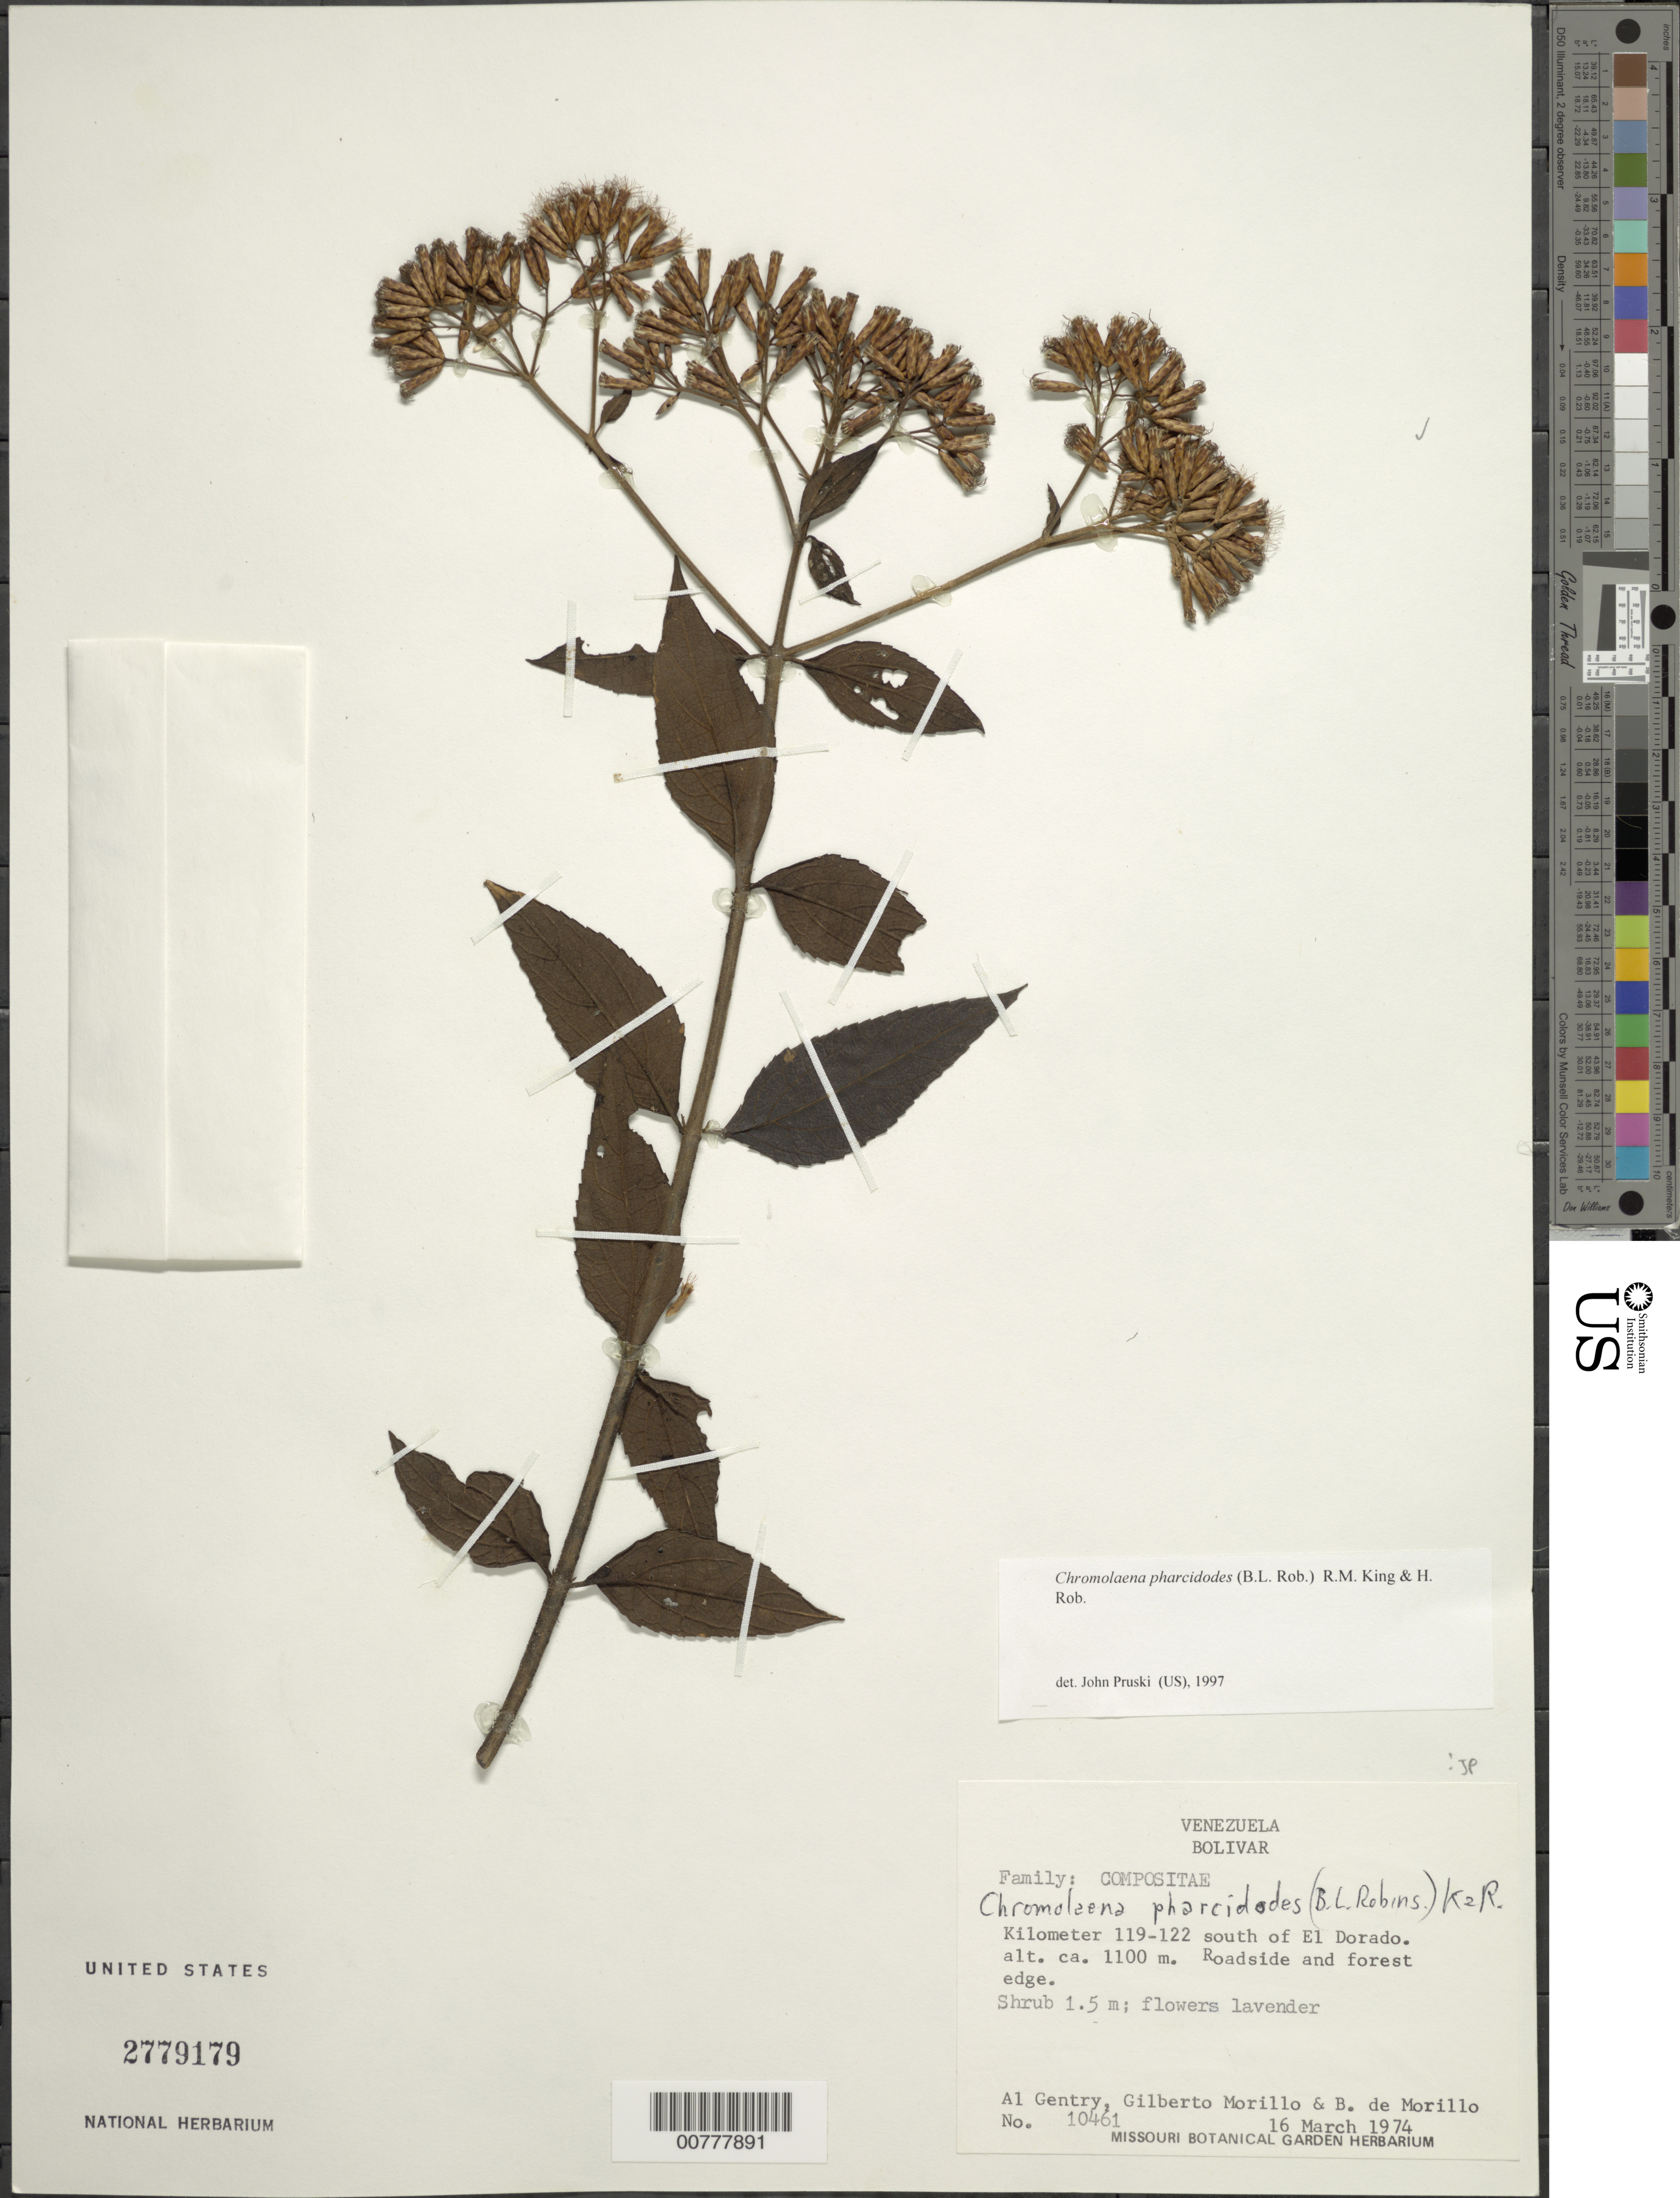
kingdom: Plantae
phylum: Tracheophyta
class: Magnoliopsida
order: Asterales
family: Asteraceae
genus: Chromolaena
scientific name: Chromolaena pharcidodes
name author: (B.L. Rob.) R.M. King & H. Rob.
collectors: A. H. Gentry, G. N. Morillo & B. Morillo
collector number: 10461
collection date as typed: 16-Mar-74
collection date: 1974-03-16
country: Venezuela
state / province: Bolívar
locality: El Dorado, 119-122 km S of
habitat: Roadside and forest edge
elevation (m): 1100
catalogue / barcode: US 2779179